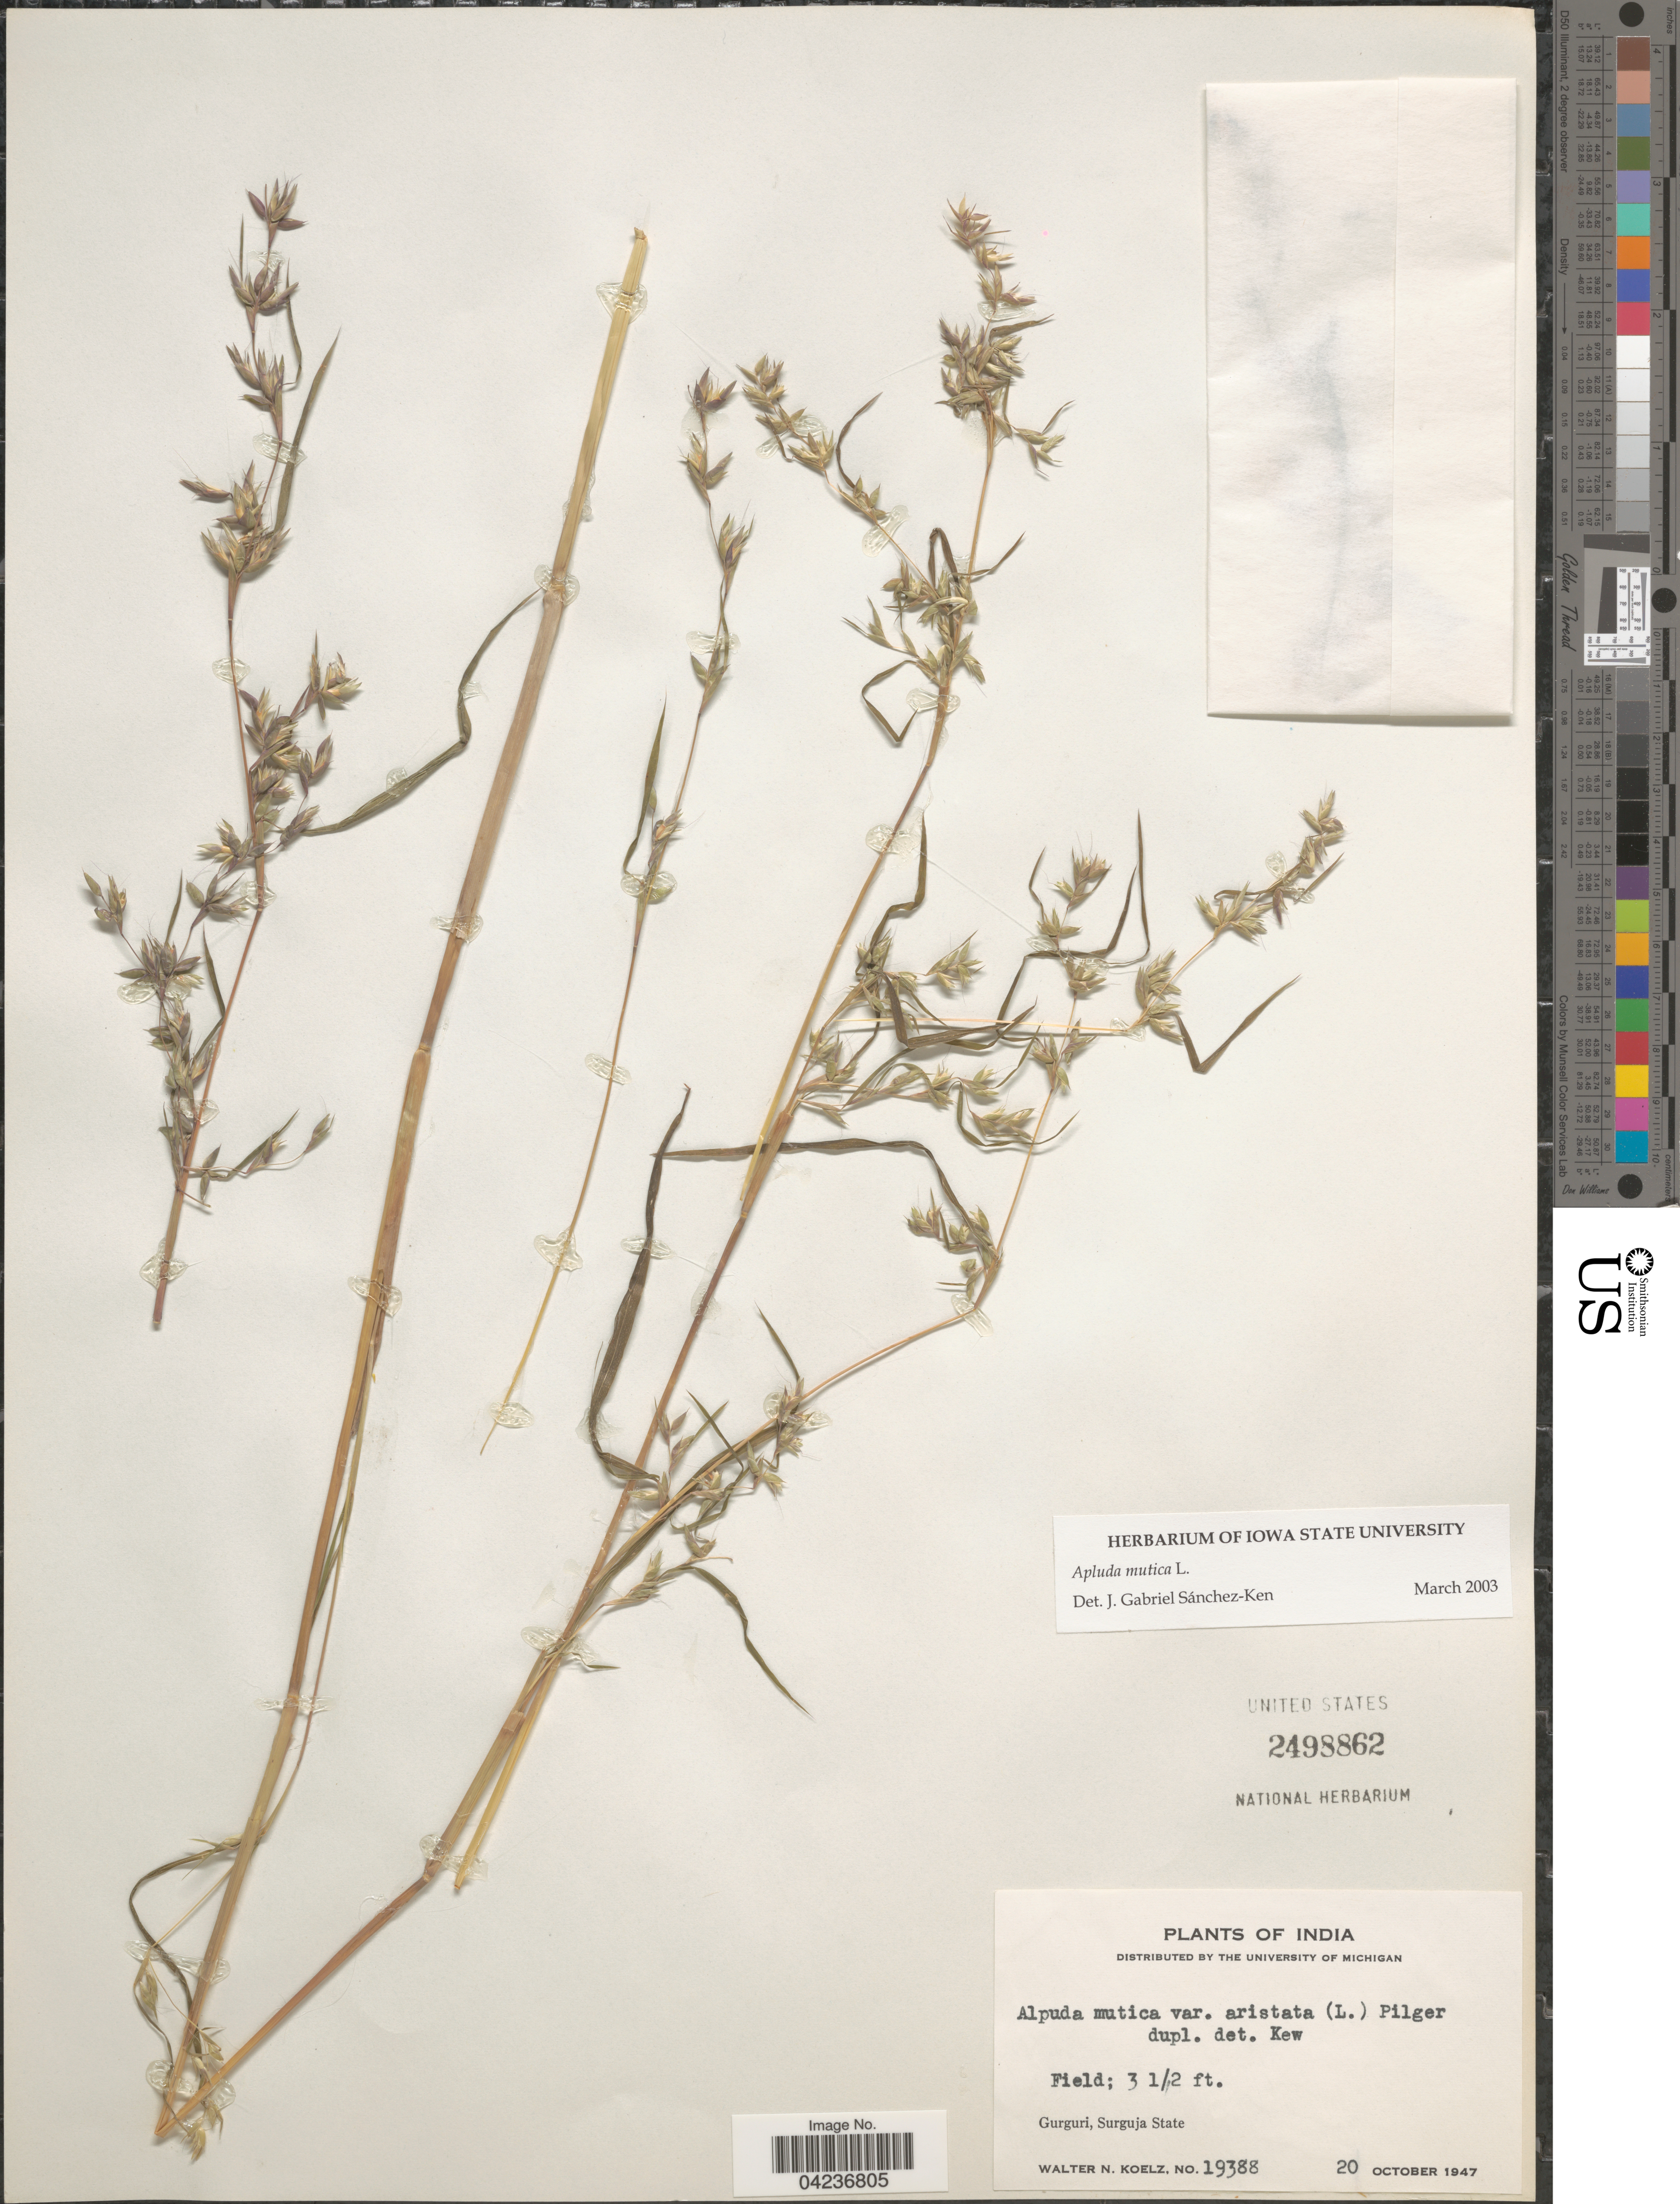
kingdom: Plantae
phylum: Tracheophyta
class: Liliopsida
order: Poales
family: Poaceae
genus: Apluda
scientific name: Apluda mutica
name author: L.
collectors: W. N. Koelz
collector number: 19388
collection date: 1947-10-20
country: India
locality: Gurguri, Surguja State.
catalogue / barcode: US 2498862